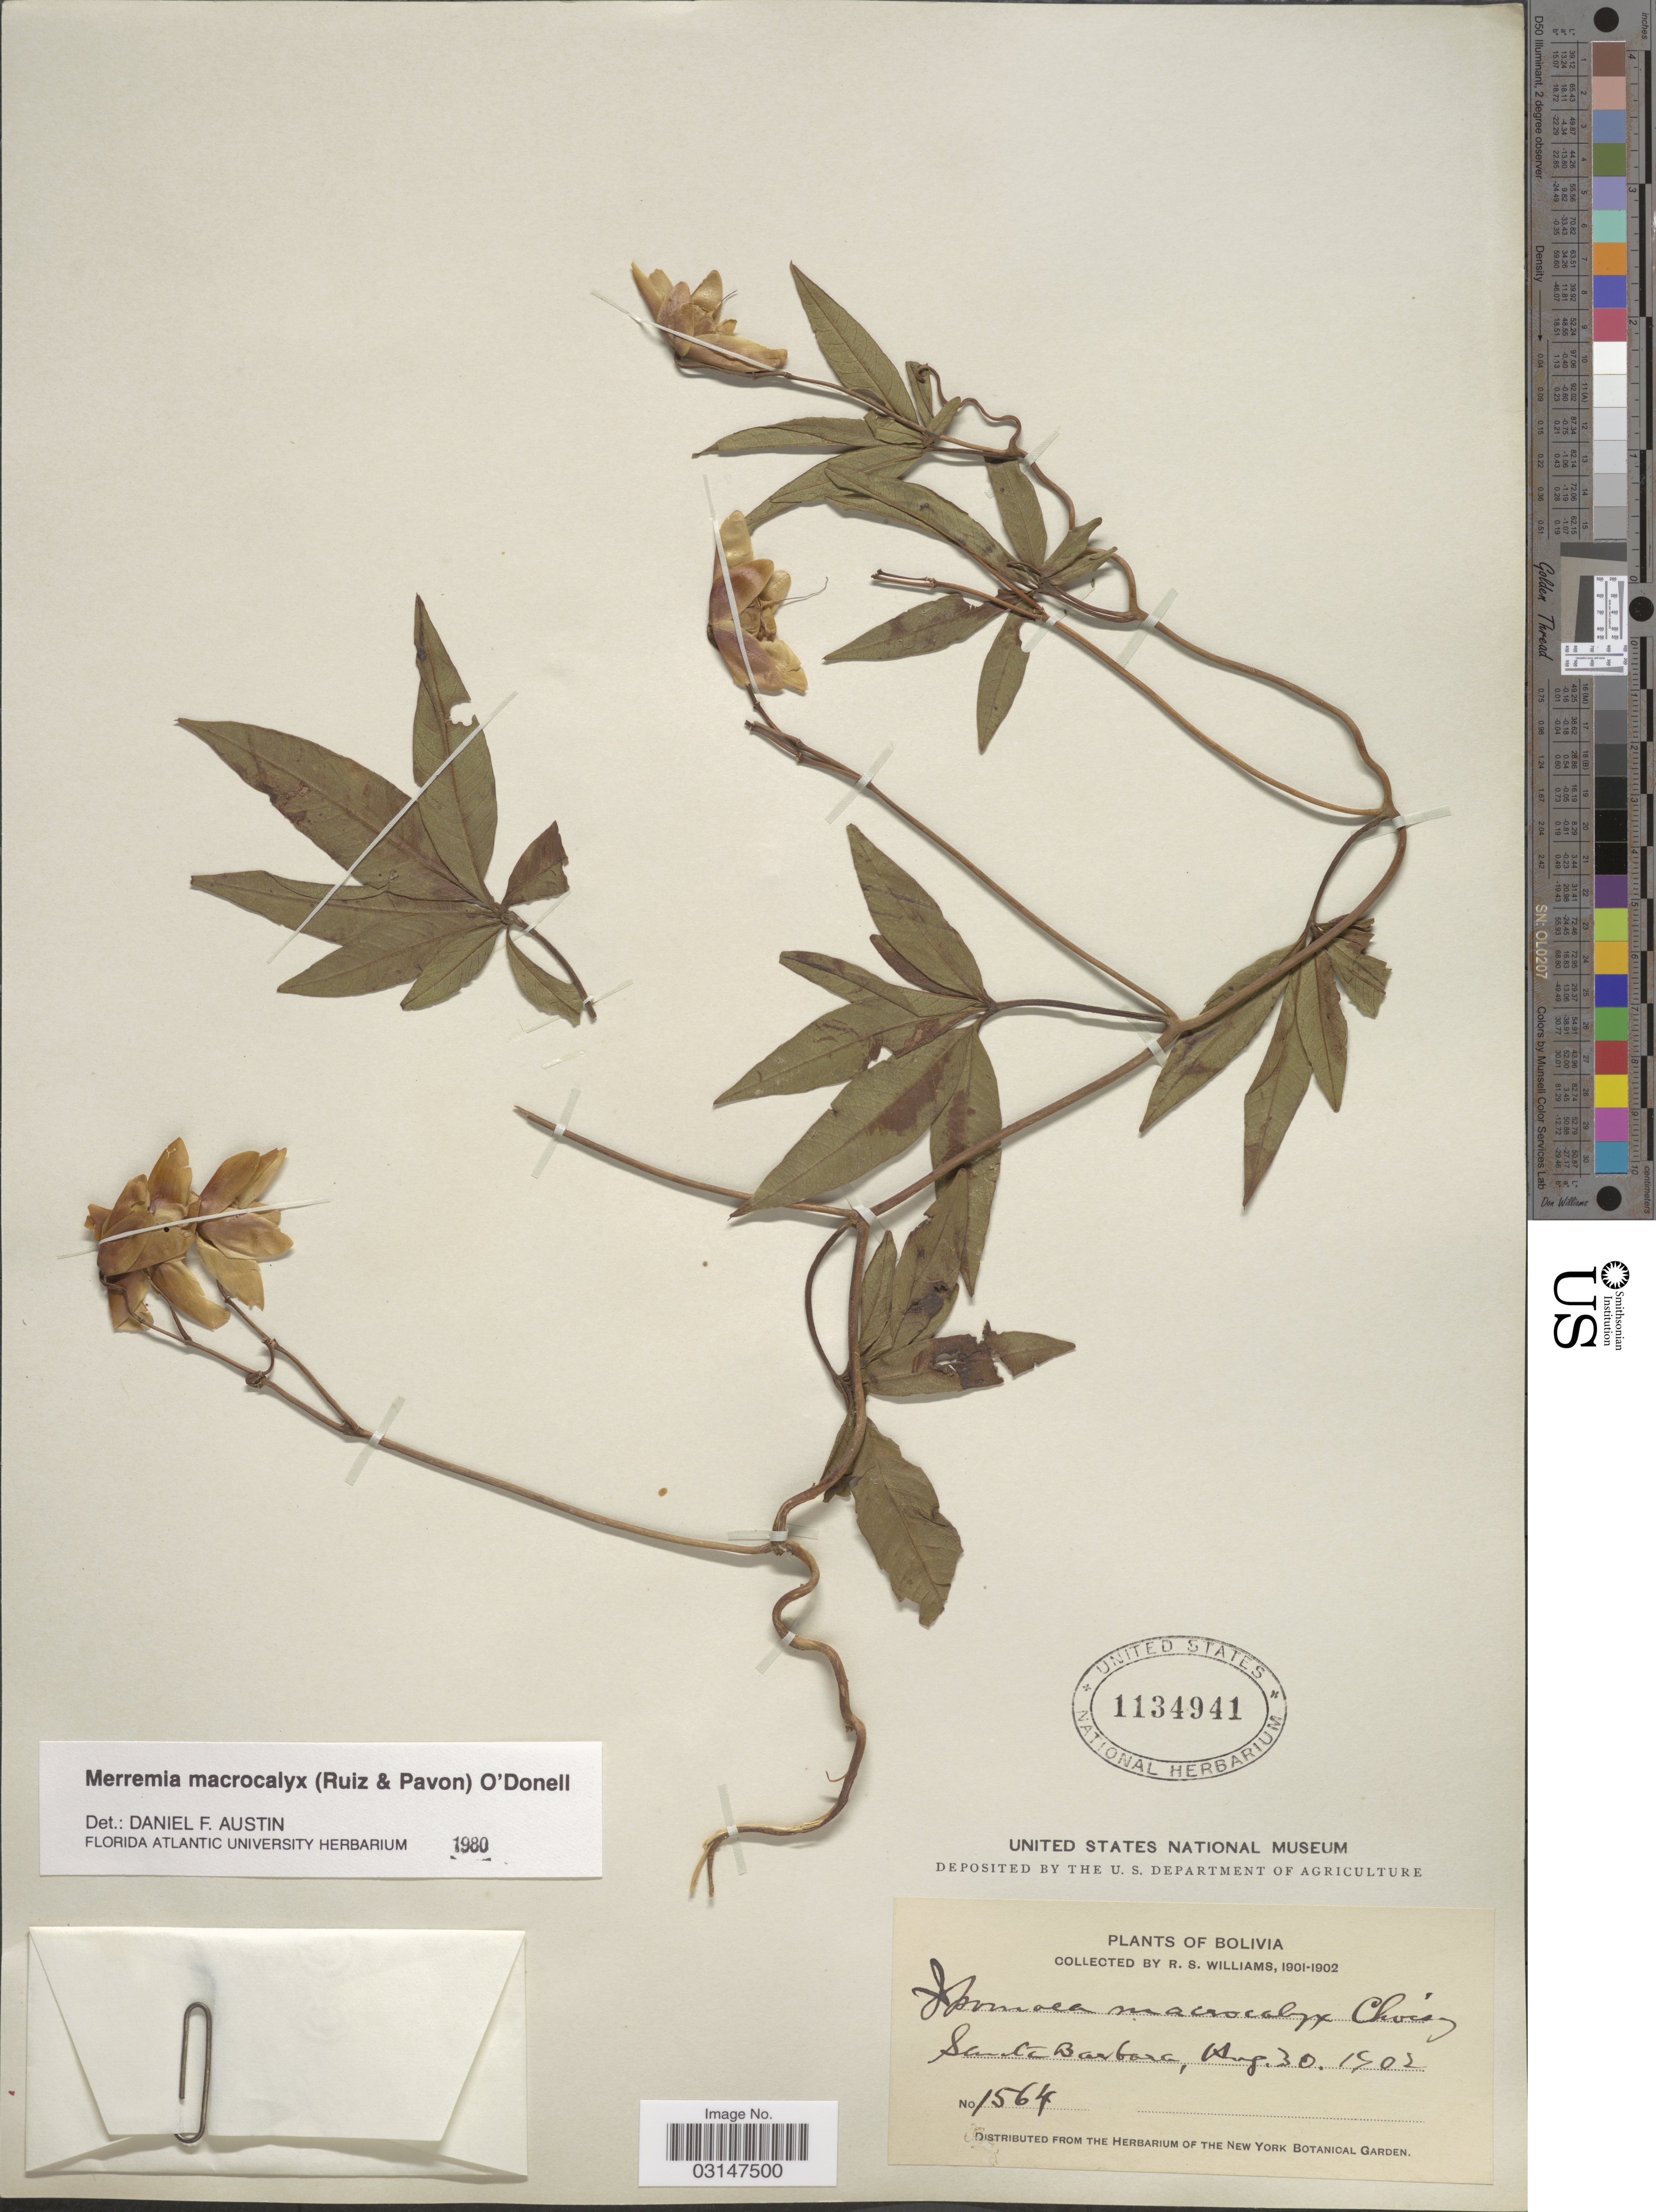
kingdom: Plantae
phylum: Tracheophyta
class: Magnoliopsida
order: Solanales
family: Convolvulaceae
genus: Distimake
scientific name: Distimake macrocalyx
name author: (Ruiz & Pav.) A. R. Simões & Staples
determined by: Strong, Mark T., (BOT), Smithsonian Institution - National Museum of Natural History (UNITED STATES)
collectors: R. S. Williams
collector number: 1564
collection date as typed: Aug. 30, '02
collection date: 1902-08-30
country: Bolivia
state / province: La Paz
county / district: Franz Tamayo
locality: Santa Barbara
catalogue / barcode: US 1134941